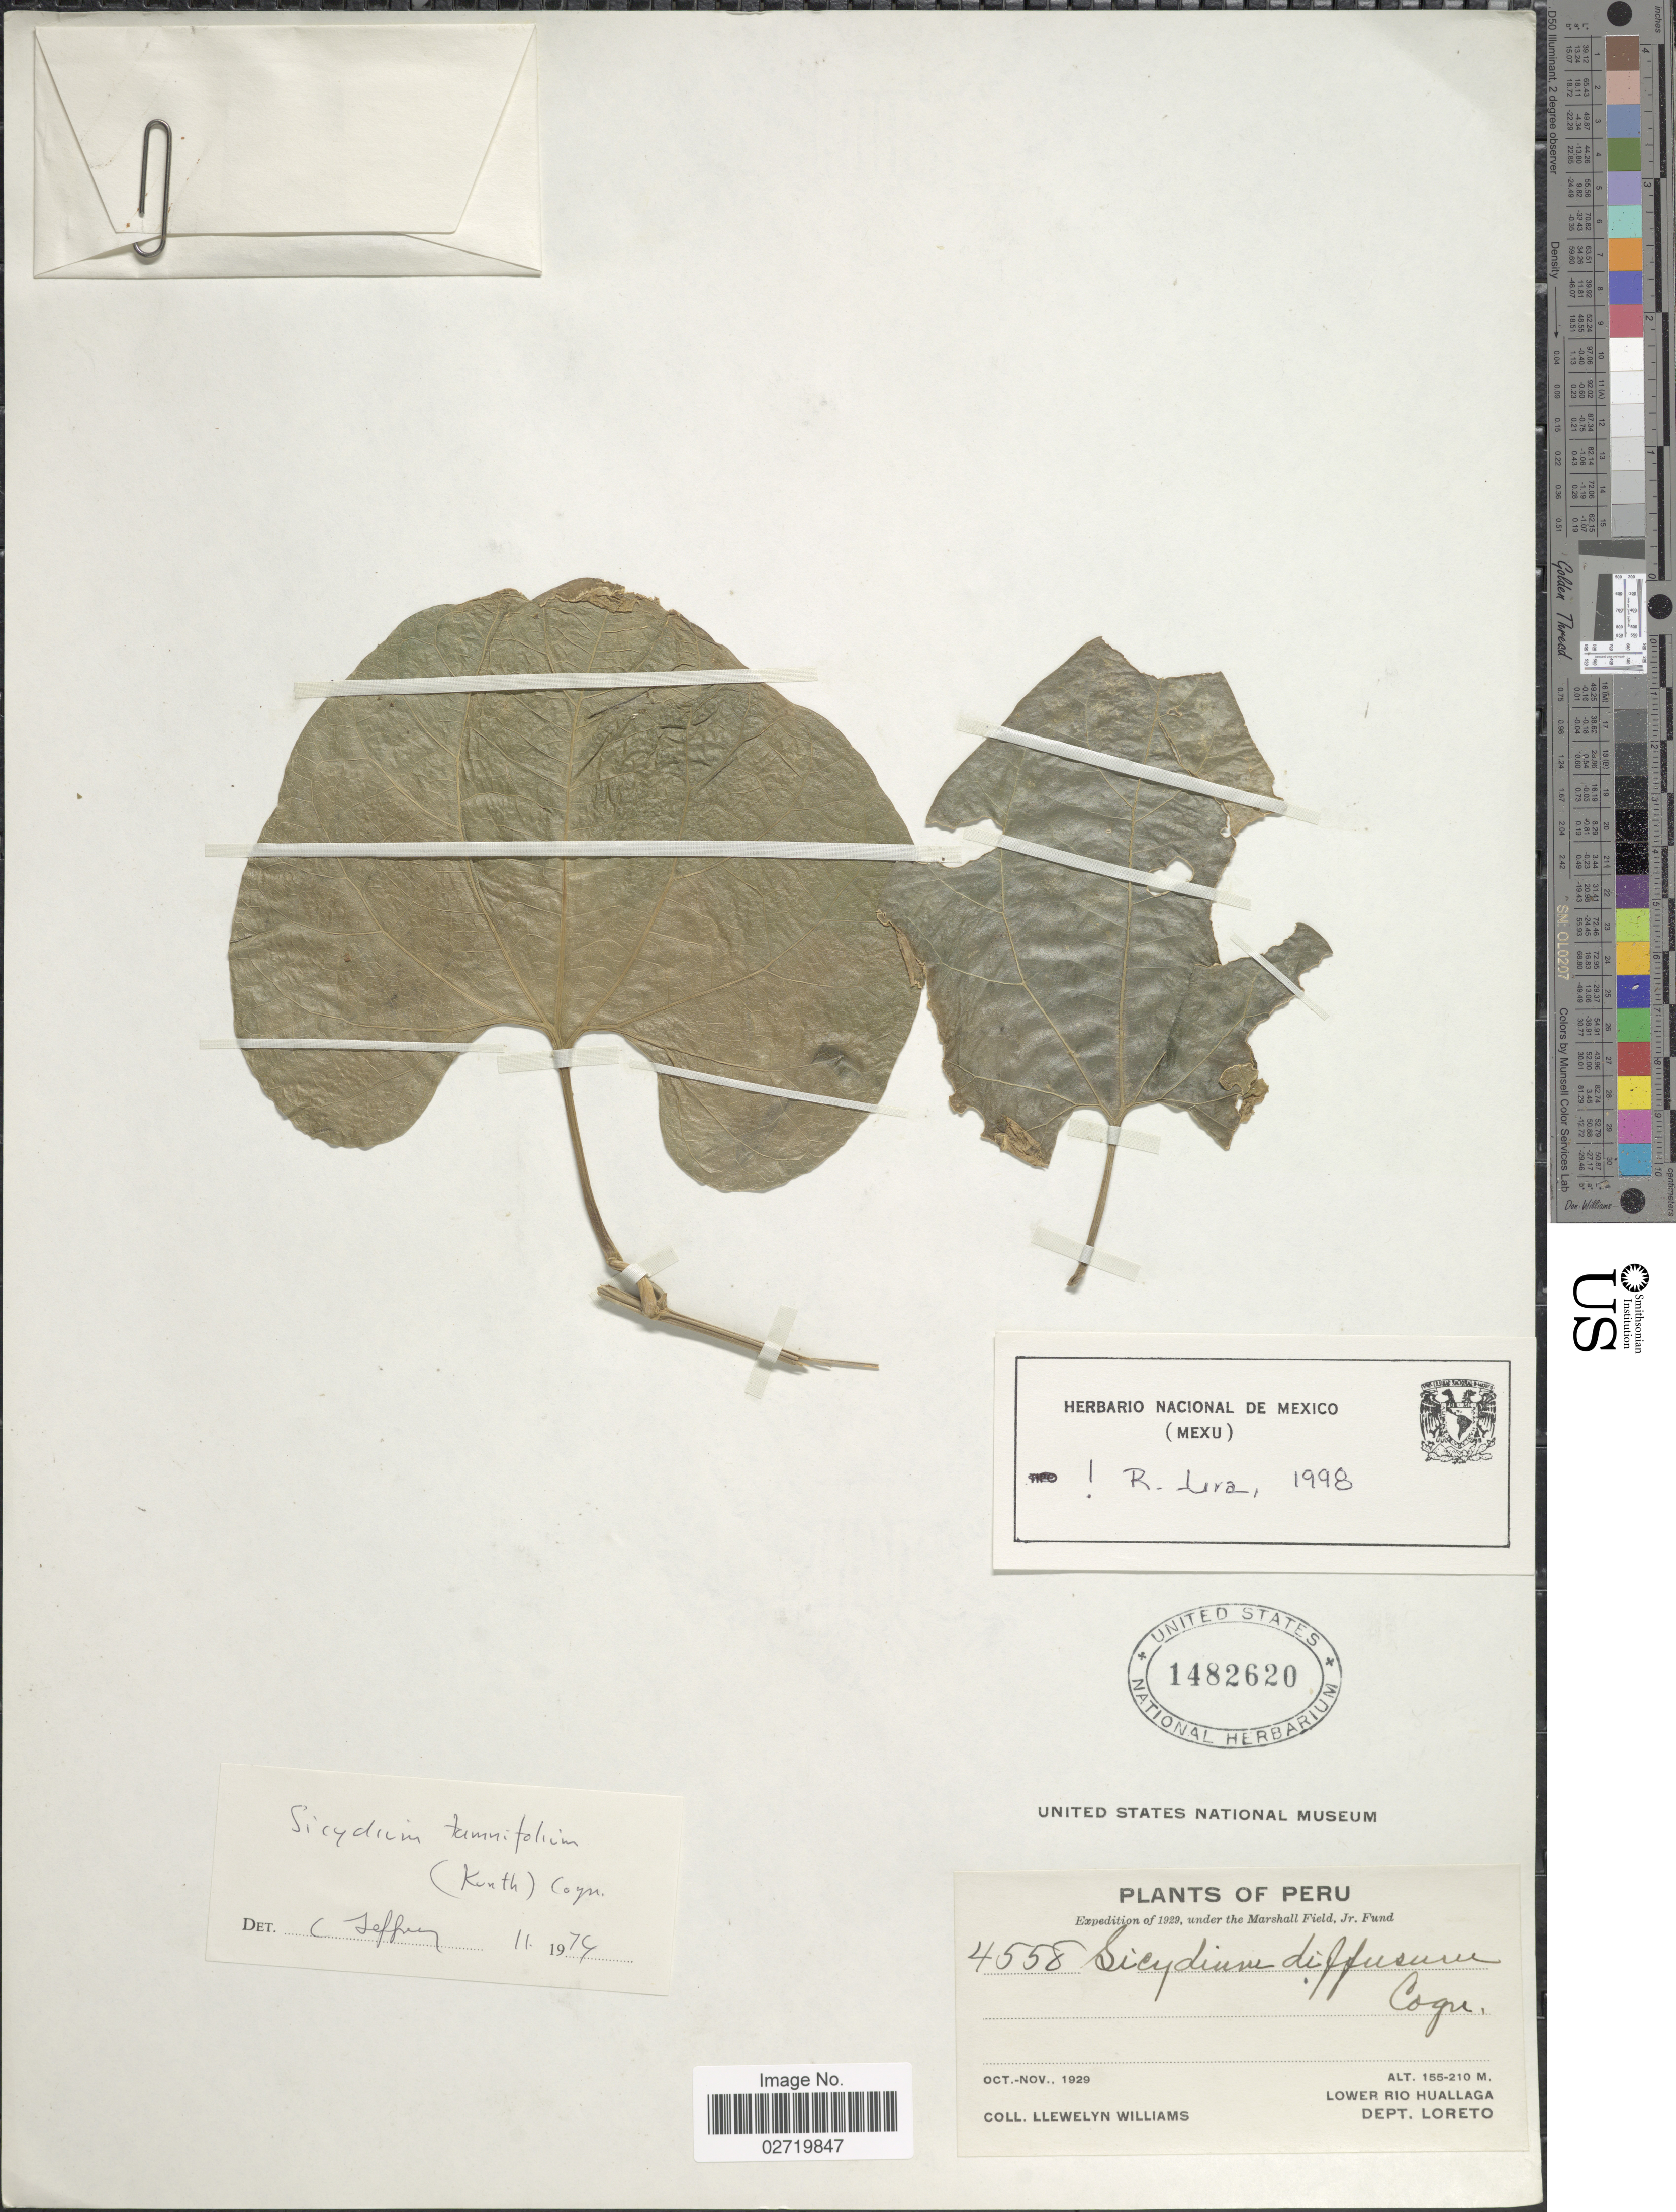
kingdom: Plantae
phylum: Tracheophyta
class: Magnoliopsida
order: Cucurbitales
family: Cucurbitaceae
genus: Sicydium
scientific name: Sicydium tamnifolium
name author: (Kunth) Cogn.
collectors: Ll. Williams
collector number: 4558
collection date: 1929-10/1929-11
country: Peru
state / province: Loreto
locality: Lower Rio Huallaga. Dept. Loreto.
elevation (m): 155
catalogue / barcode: US 1482620